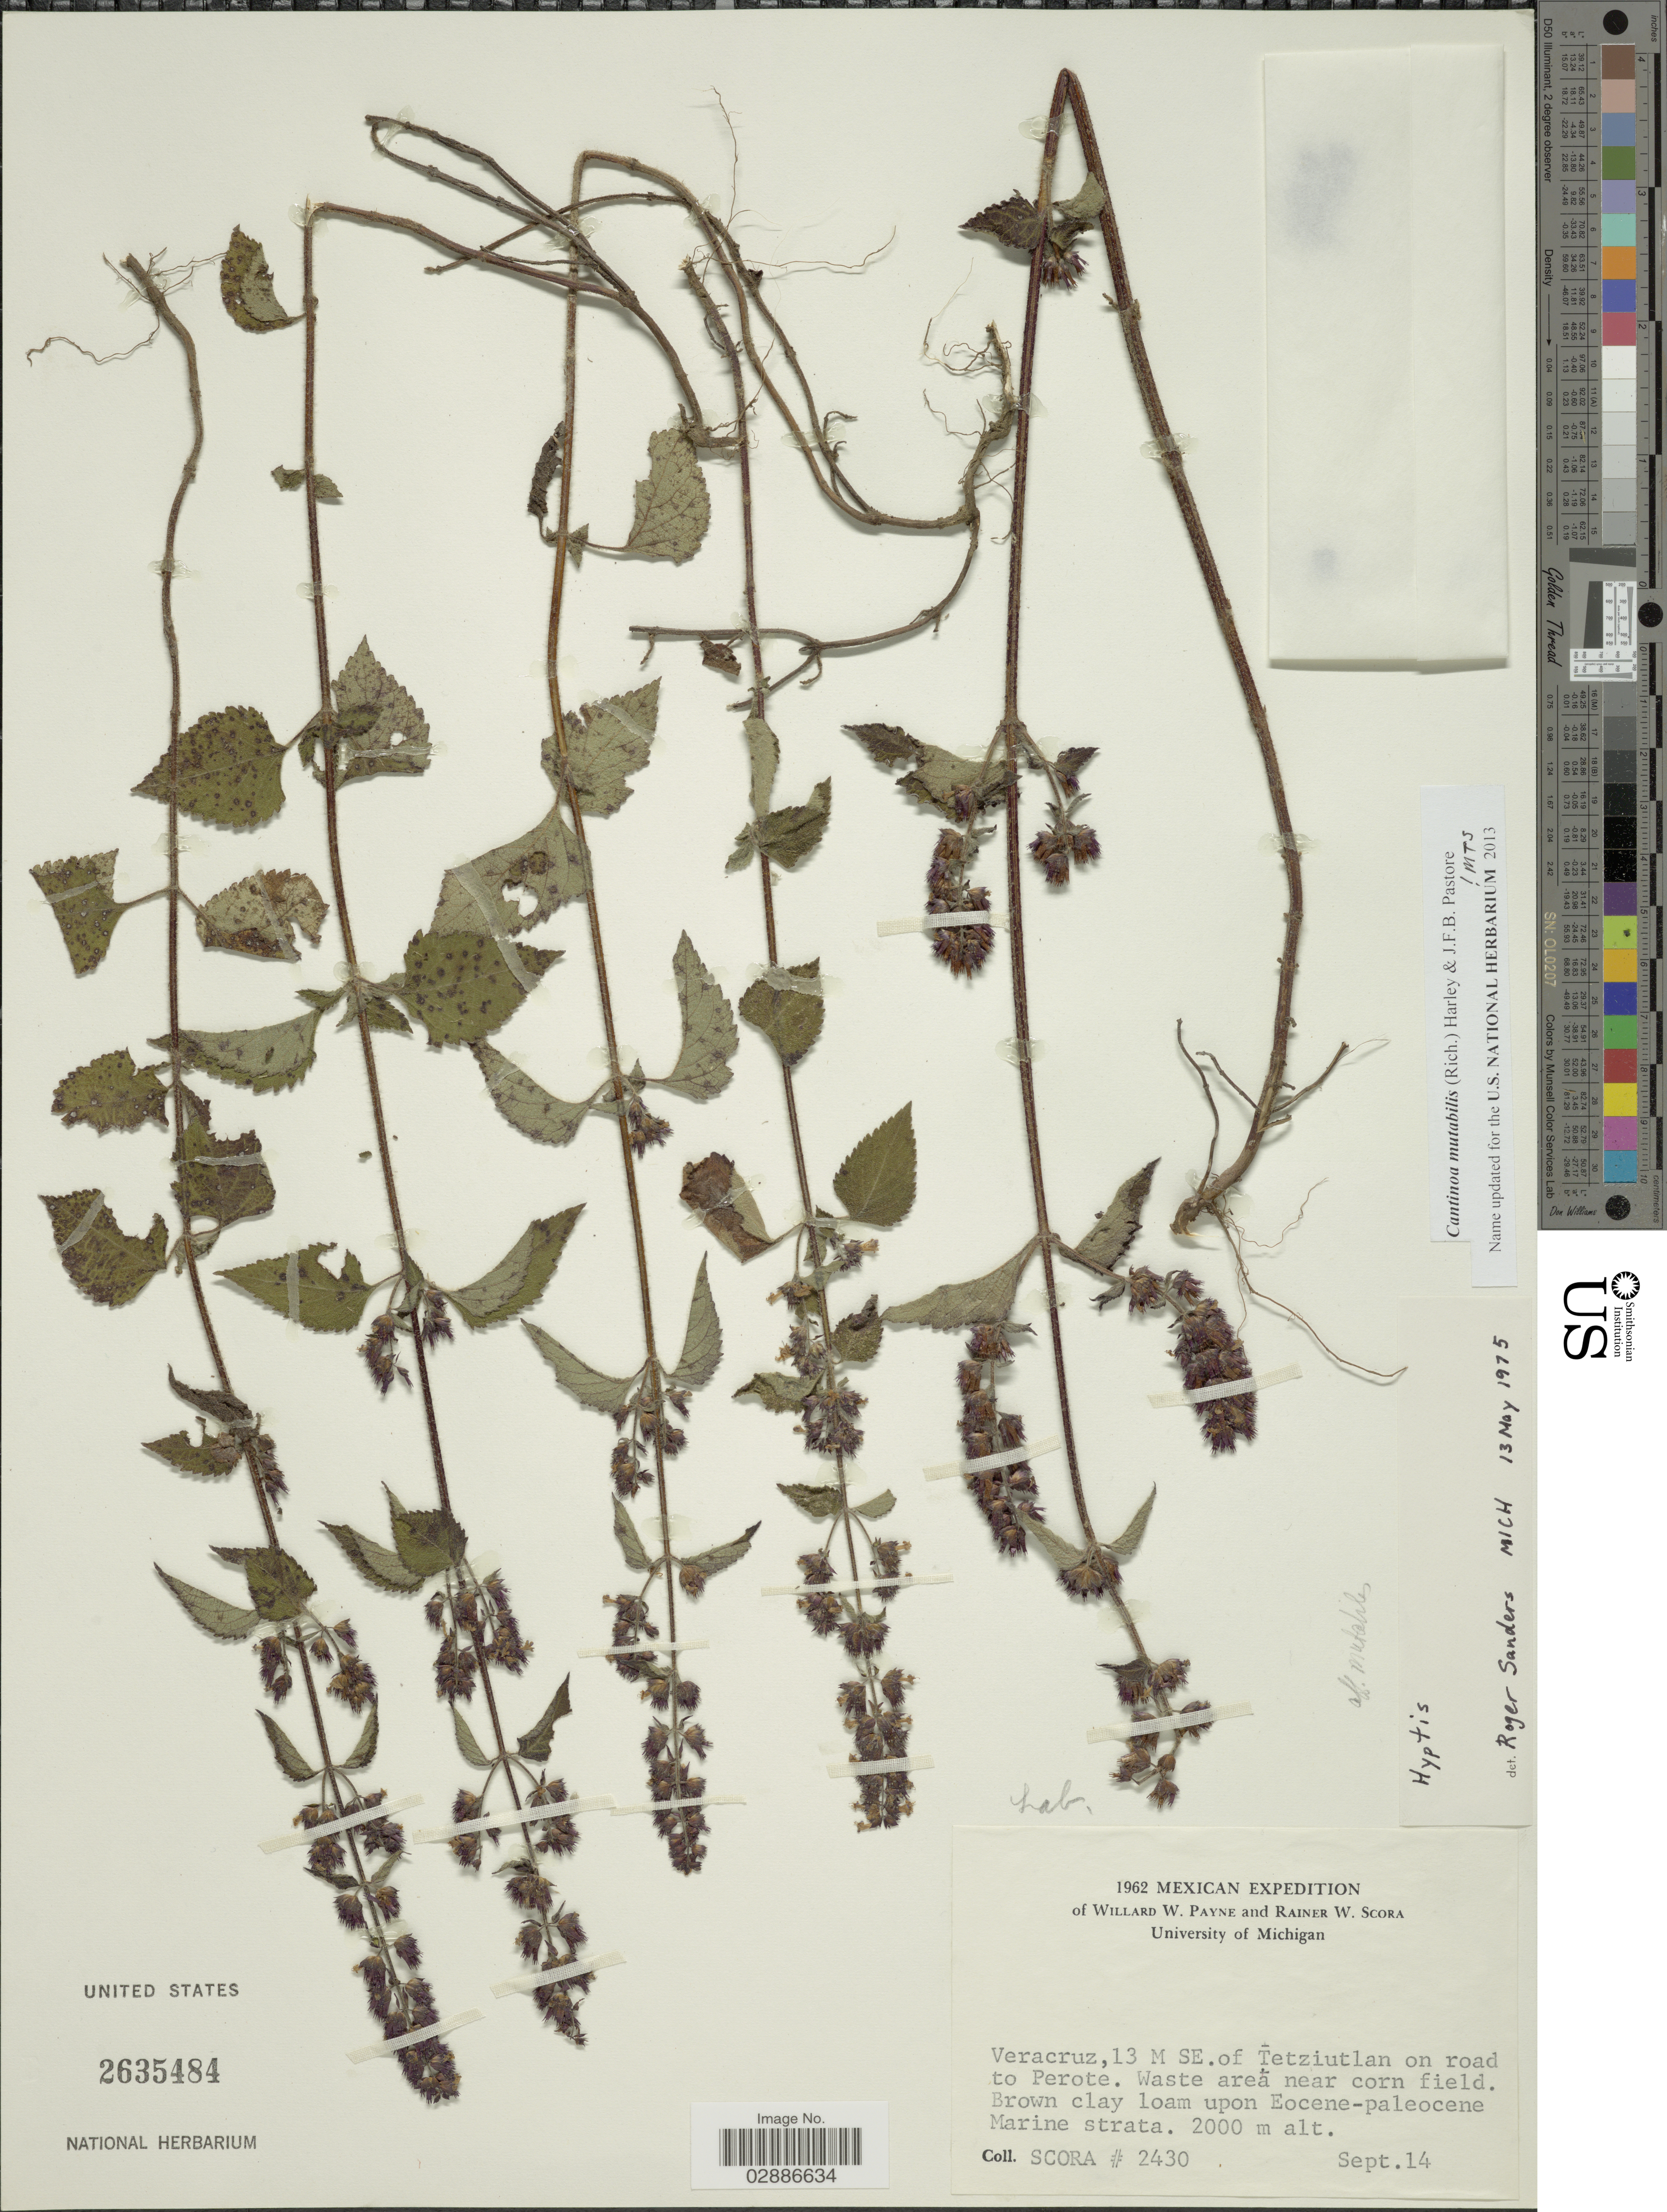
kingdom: Plantae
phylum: Tracheophyta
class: Magnoliopsida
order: Lamiales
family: Lamiaceae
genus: Cantinoa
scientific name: Cantinoa mutabilis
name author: (Epling) Harley & J.F.B. Pastore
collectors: R. Scora & W. Payne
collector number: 2430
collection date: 1962-09-14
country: Mexico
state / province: Veracruz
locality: Veracruz, 13 M SE. of Tetziutlan on road to Perote.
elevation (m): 2000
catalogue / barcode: US 2635484